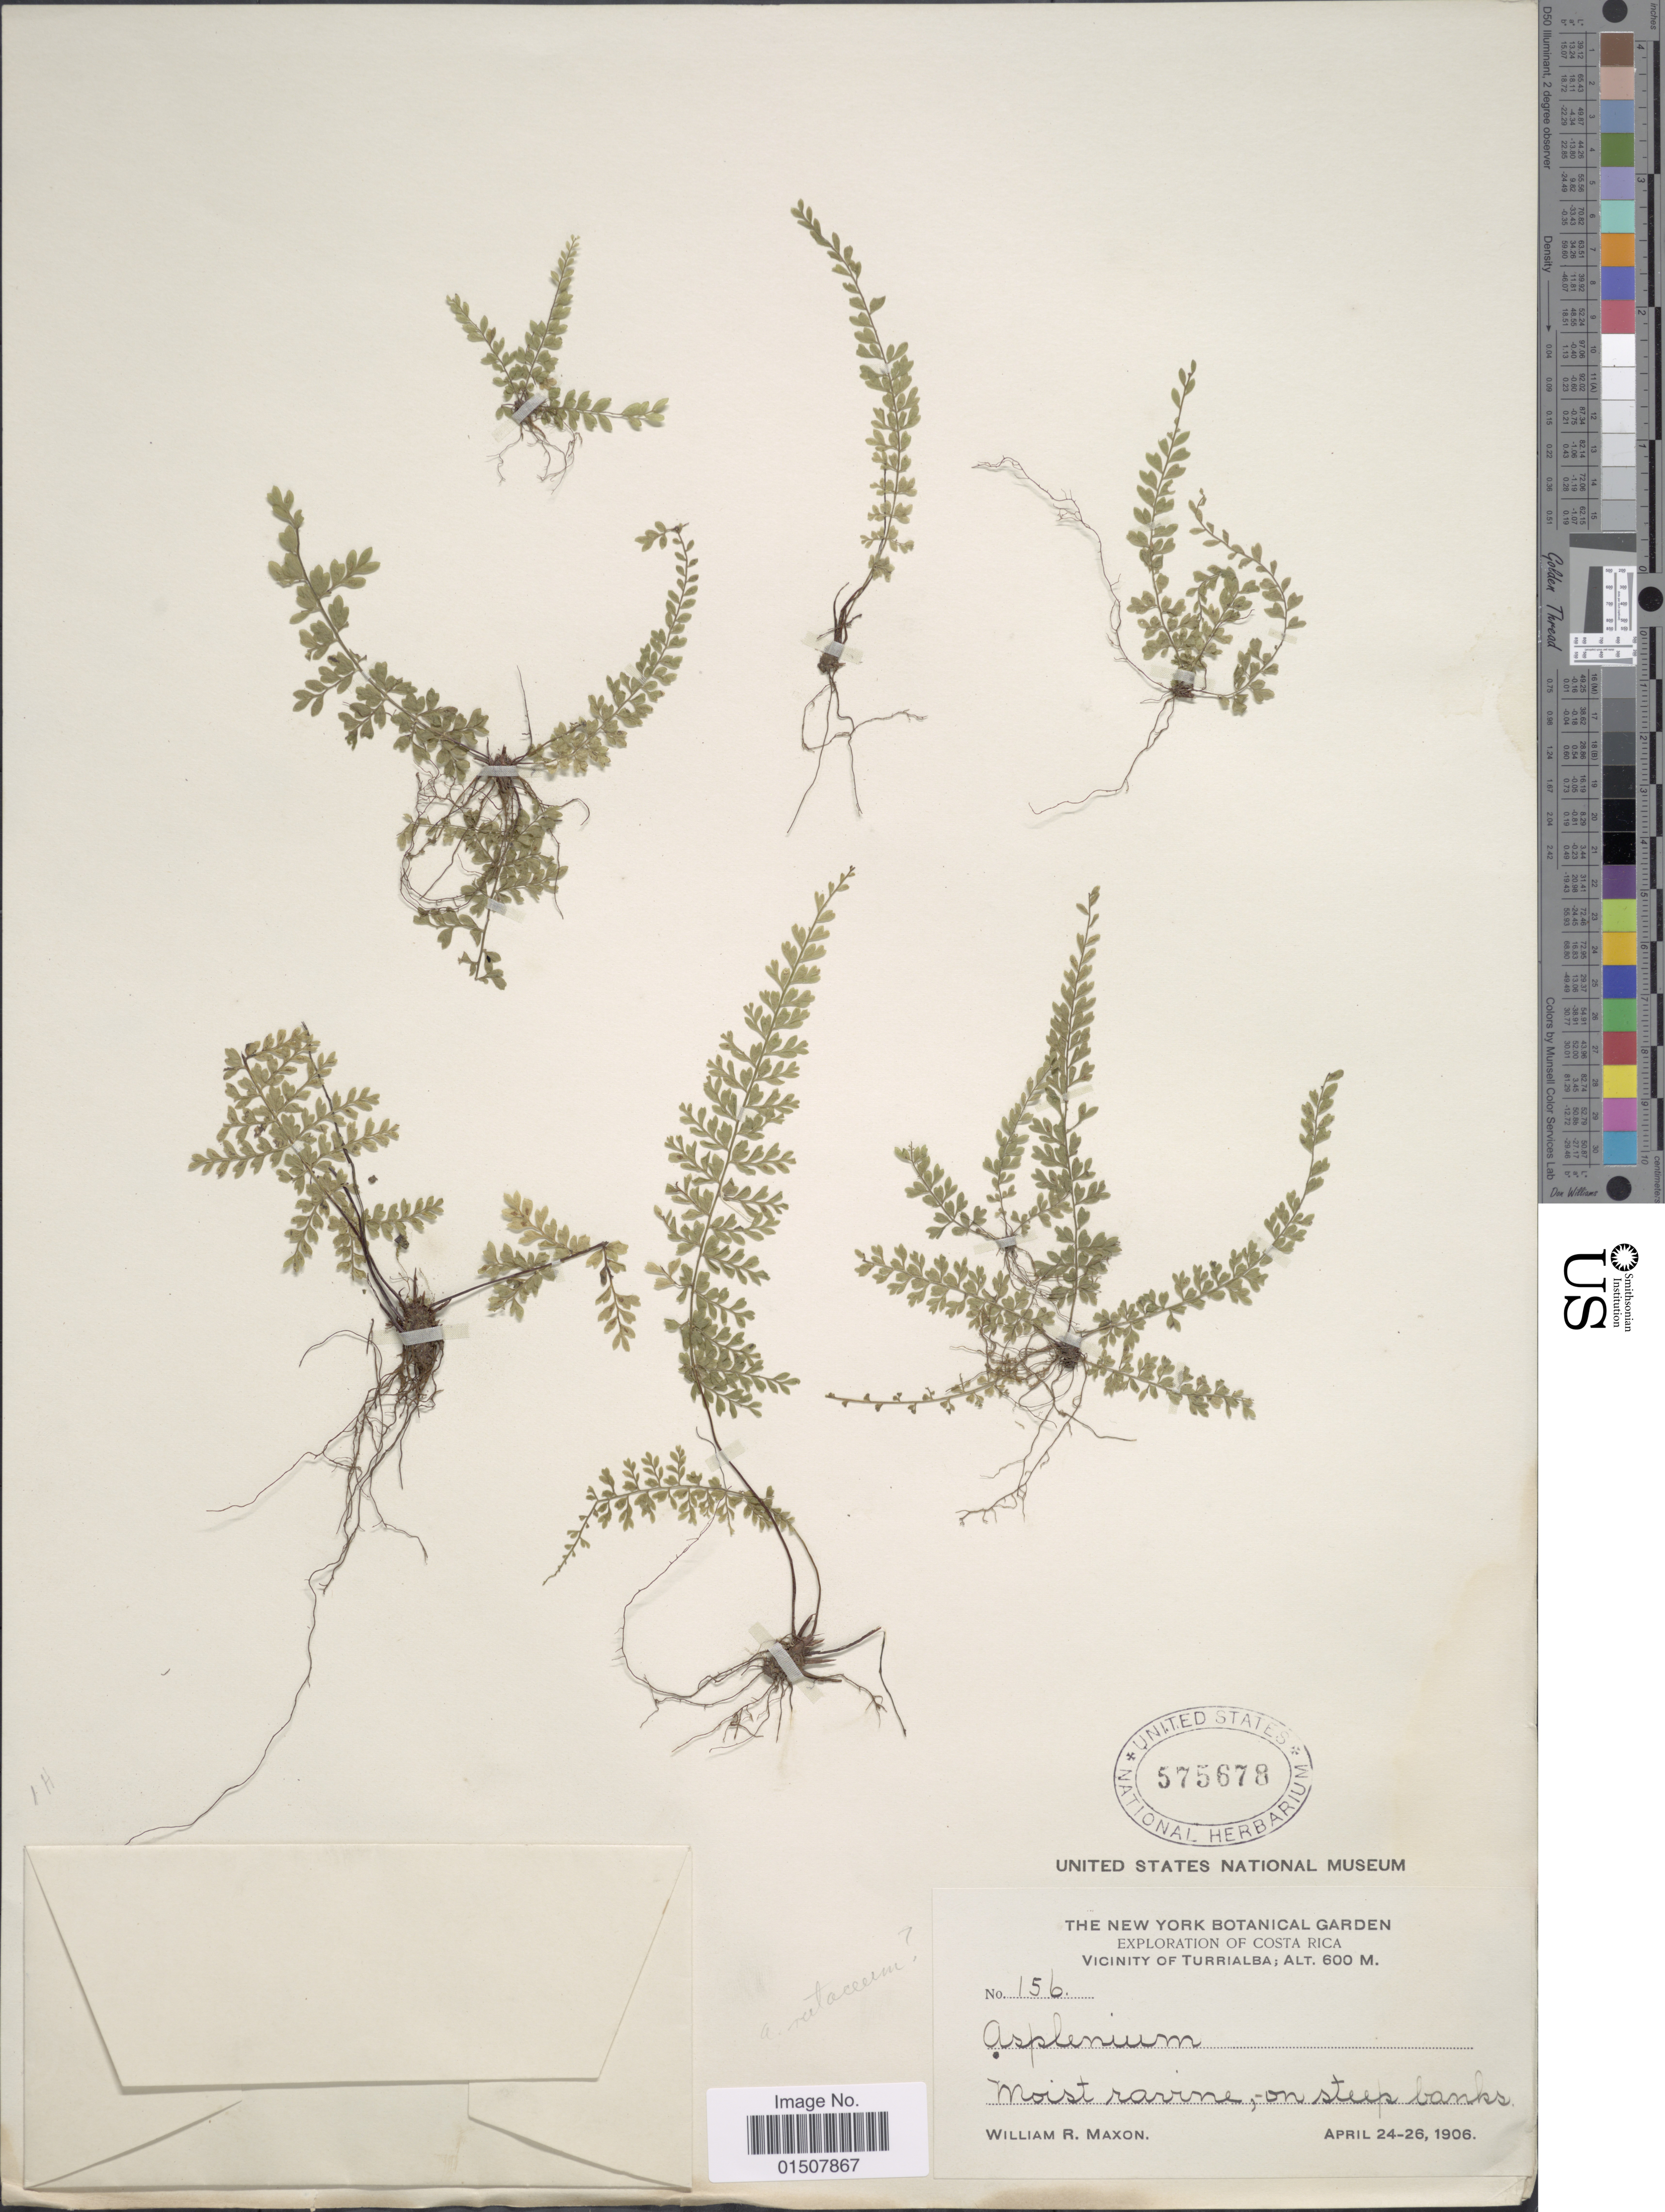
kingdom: Plantae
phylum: Tracheophyta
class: Polypodiopsida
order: Polypodiales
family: Aspleniaceae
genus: Asplenium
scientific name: Asplenium rutaceum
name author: (Willd.) Mett.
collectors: W. R. Maxon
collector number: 156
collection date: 1906-04-24/1906-04-26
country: Costa Rica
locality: Vicinity of Turrialba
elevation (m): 600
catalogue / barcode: US 575678